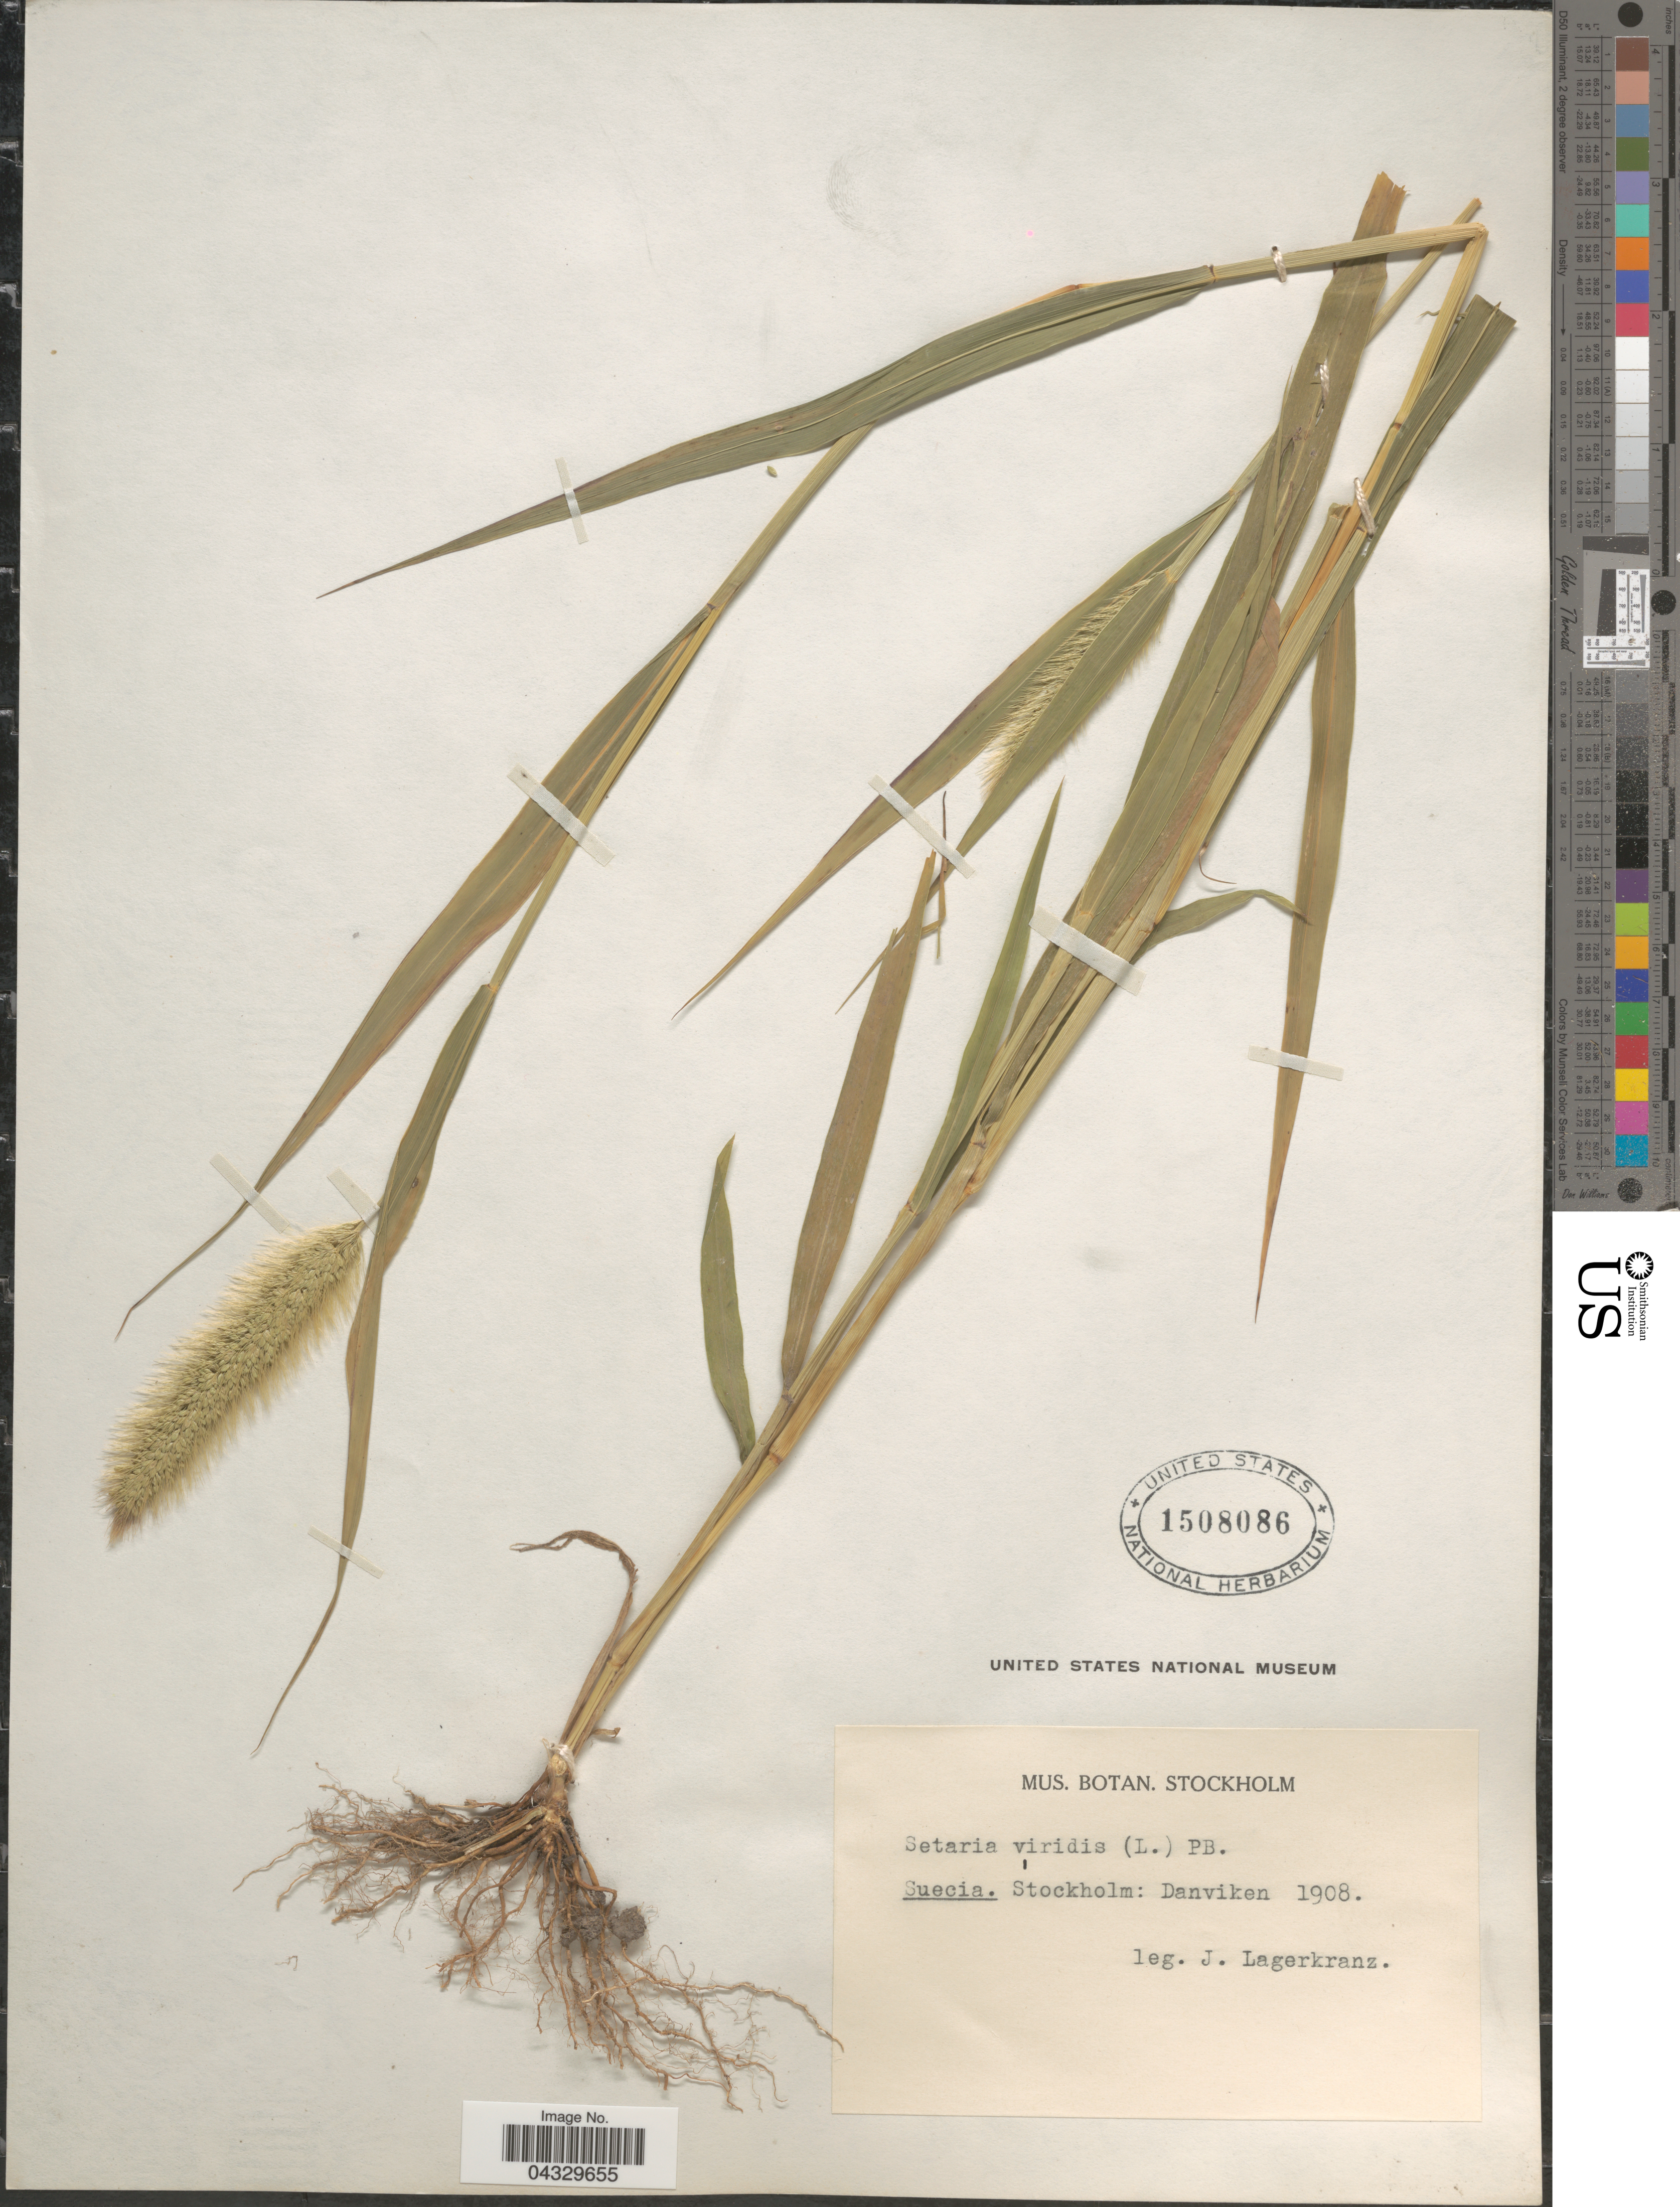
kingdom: Plantae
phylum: Tracheophyta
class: Liliopsida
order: Poales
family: Poaceae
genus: Setaria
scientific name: Setaria viridis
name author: (L.) P. Beauv.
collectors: J. Lagerkranz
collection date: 1908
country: Sweden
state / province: Stockholm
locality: Suecia. Stockholm: Danviken.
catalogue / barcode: US 1508086